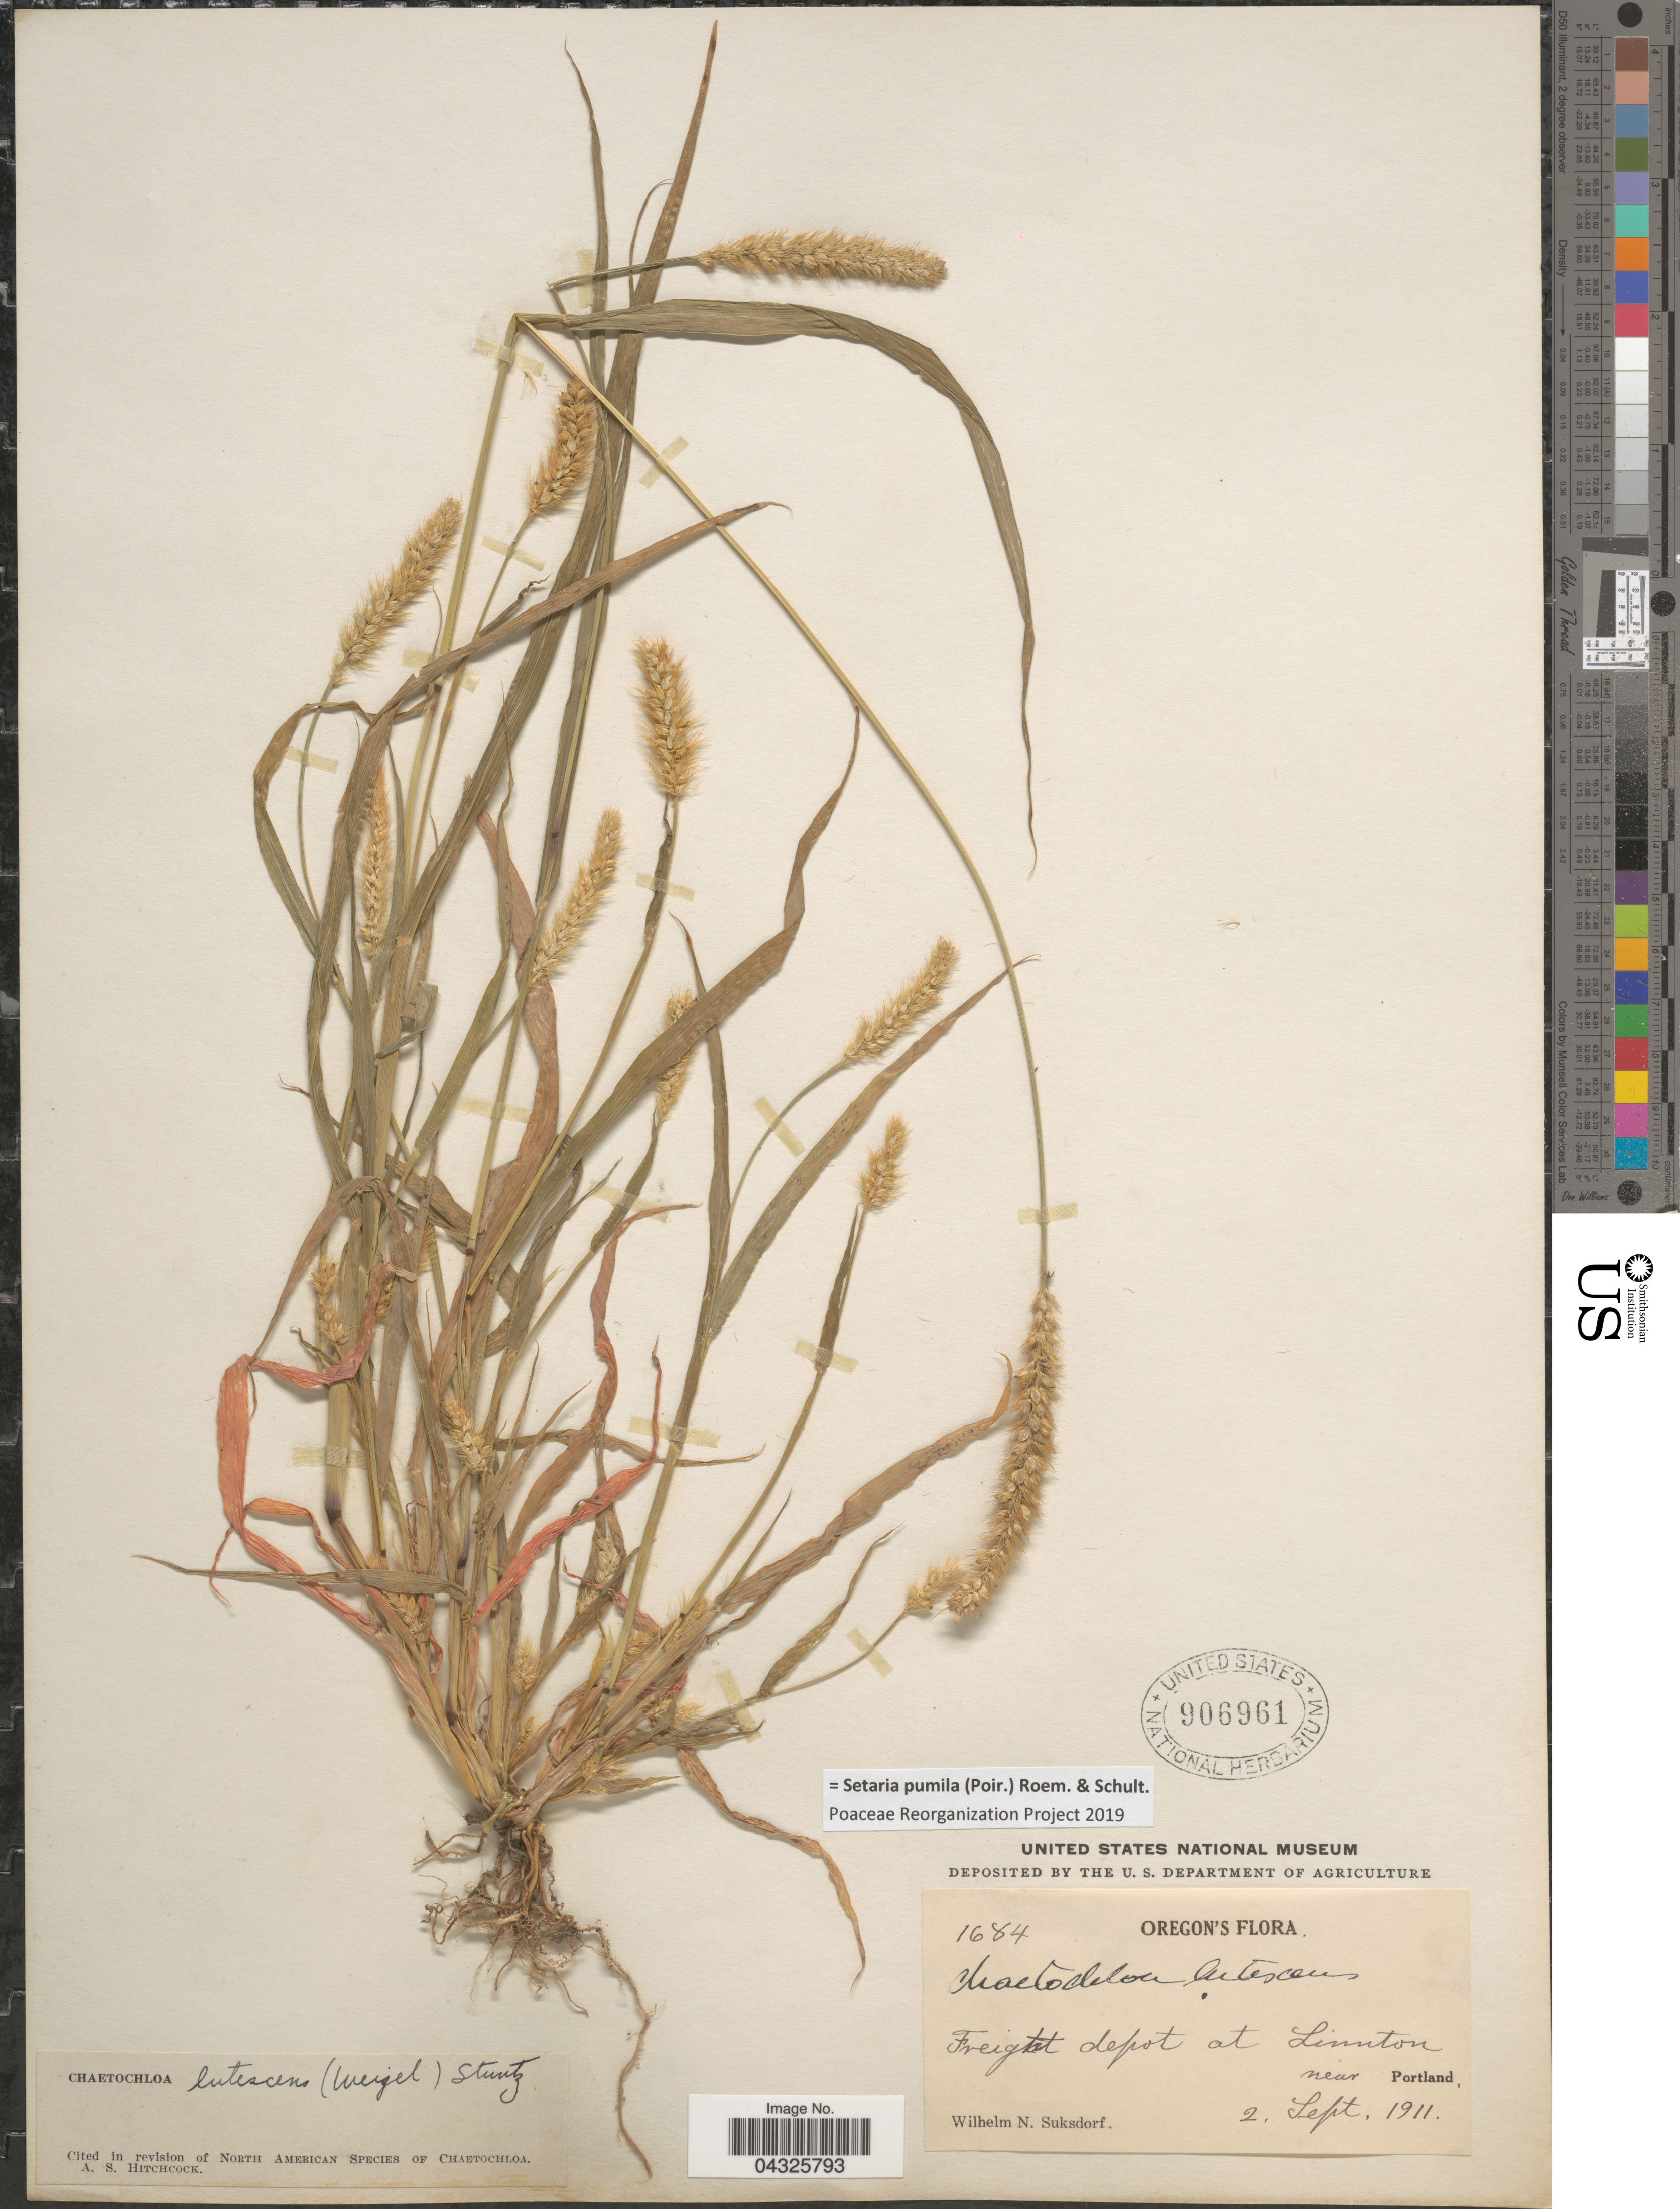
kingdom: Plantae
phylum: Tracheophyta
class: Liliopsida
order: Poales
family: Poaceae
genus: Setaria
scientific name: Setaria pumila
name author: (Poir.) Roem. & Schult.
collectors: W. N. Suksdorf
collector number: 1684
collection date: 1911-09-02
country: United States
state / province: Oregon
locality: Freight depot at Linnton near Portland.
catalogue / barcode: US 906961